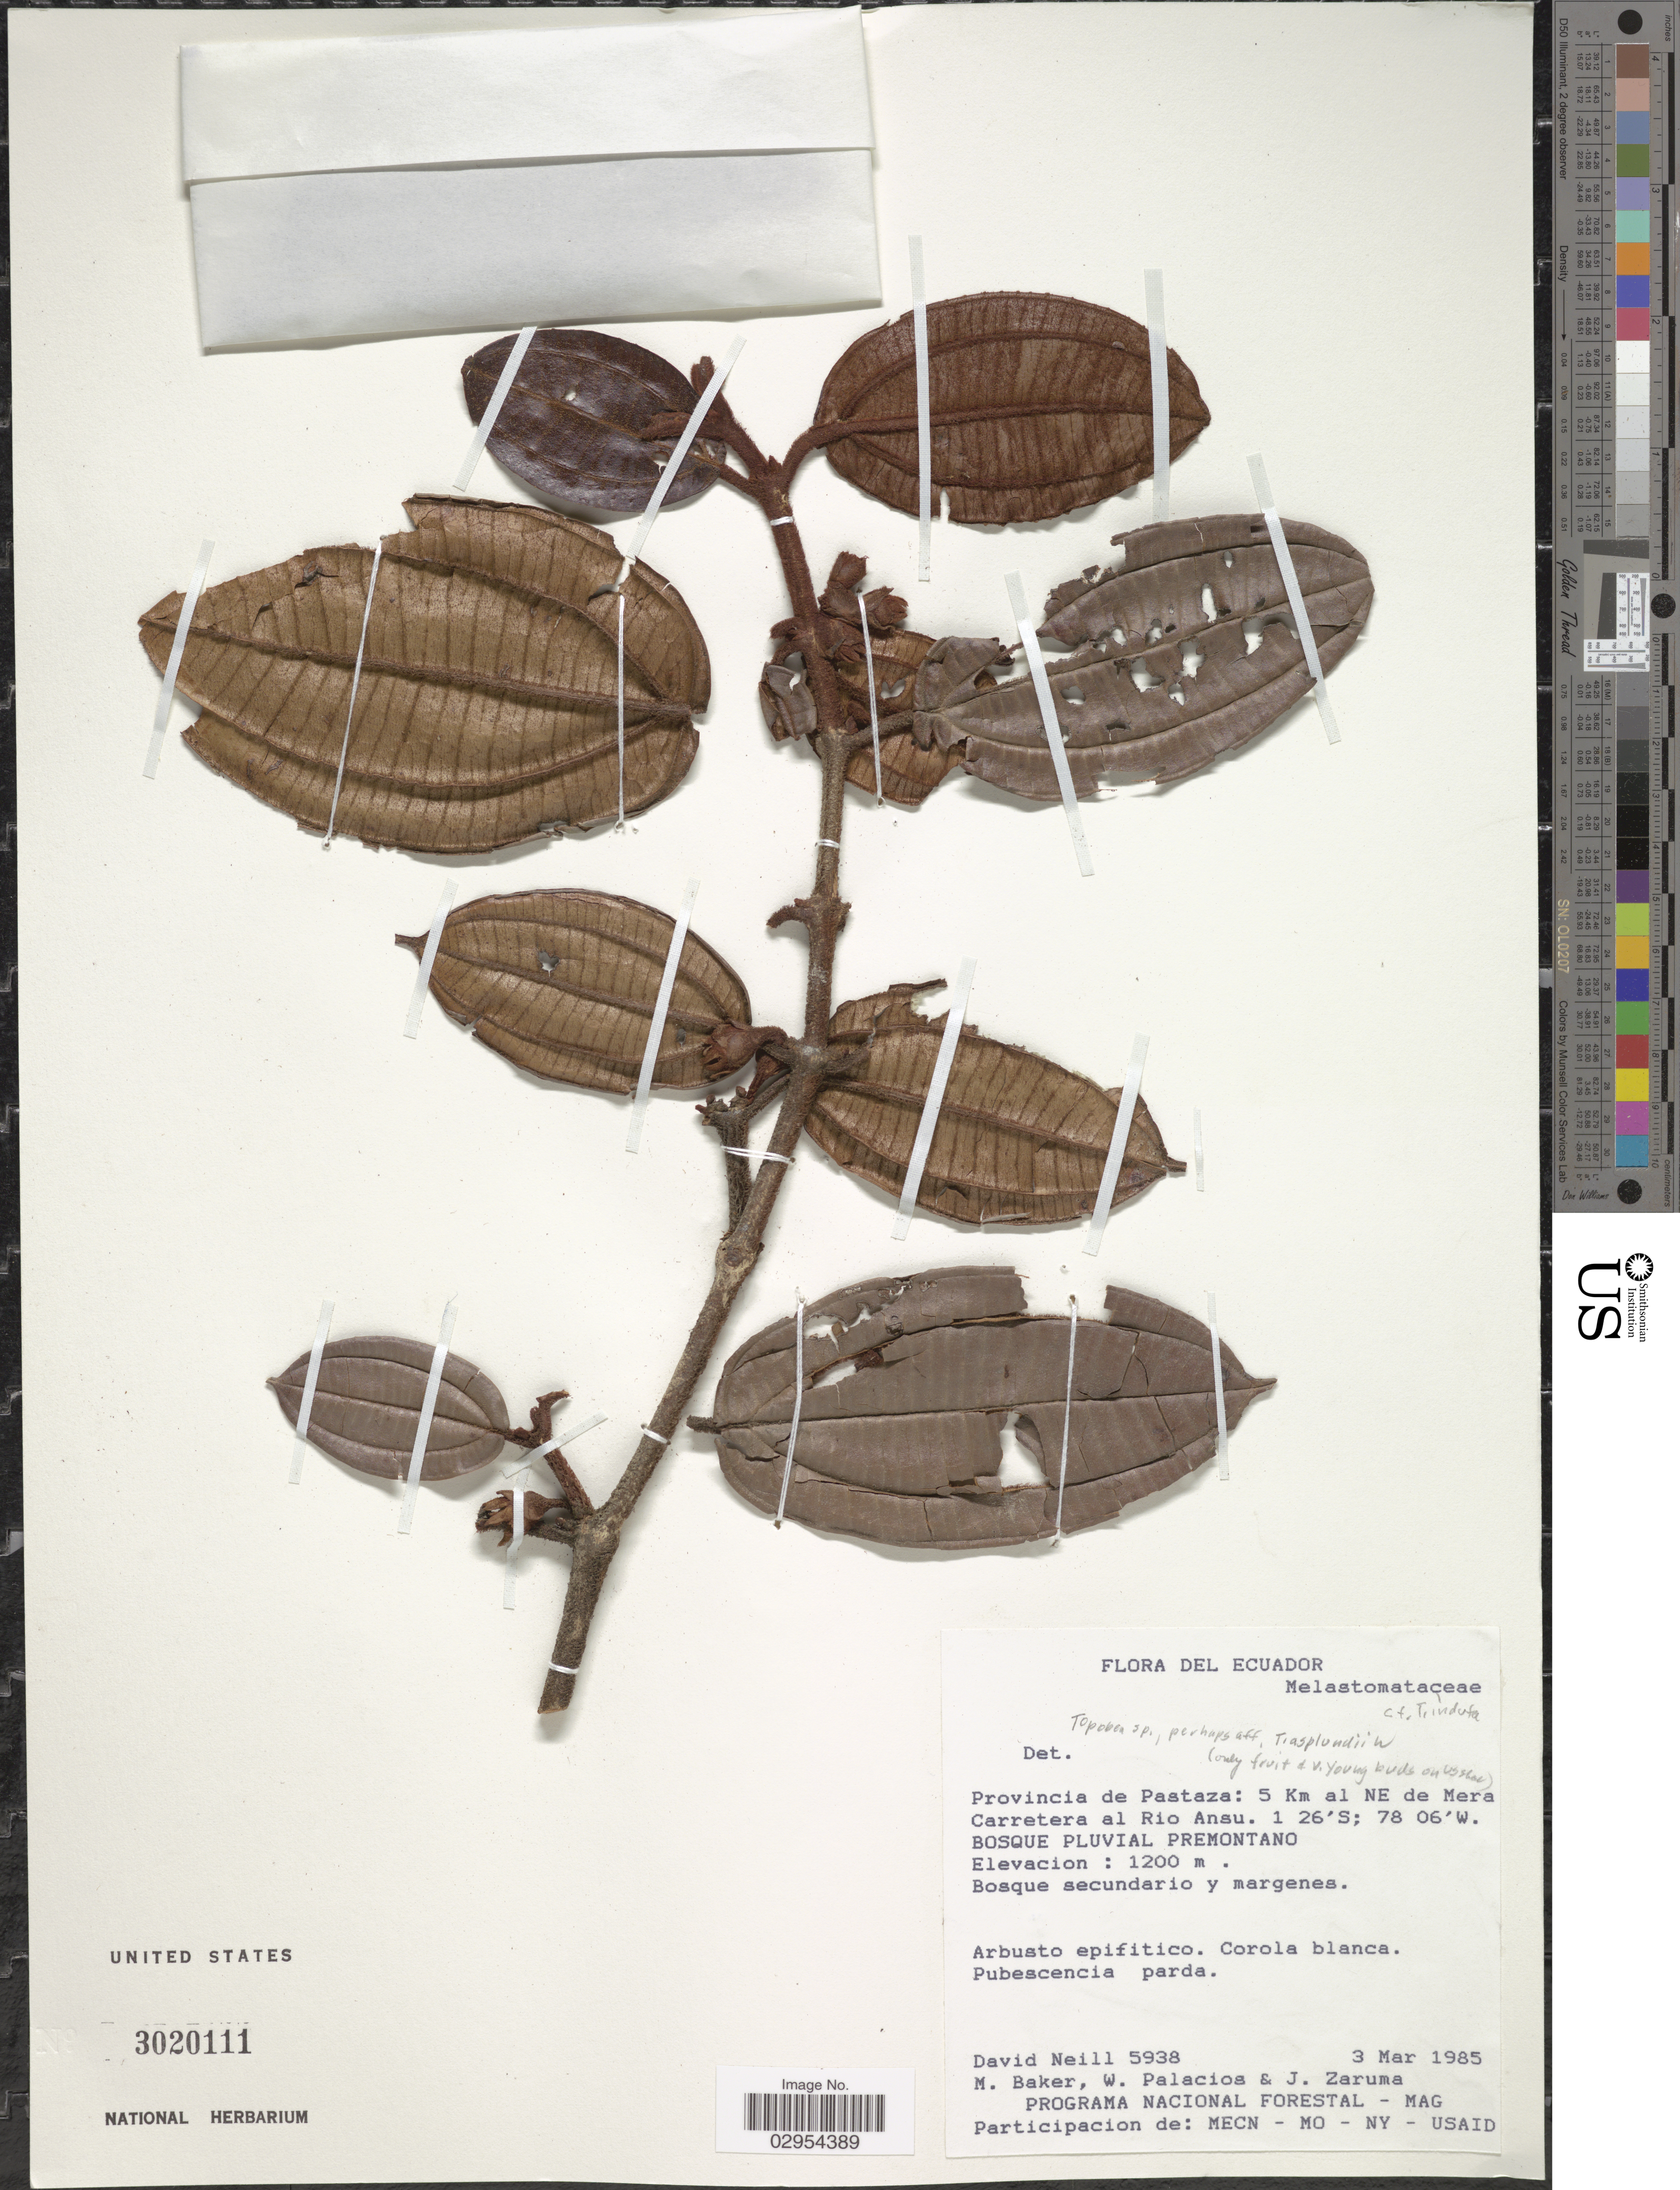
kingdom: Plantae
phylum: Tracheophyta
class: Magnoliopsida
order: Myrtales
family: Melastomataceae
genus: Blakea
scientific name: Blakea asplundii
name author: (Wurdack) Penneys & Judd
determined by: Michelangeli, F. A.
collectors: D. Neill, M. Baker, W. Palacios & J. Zaruma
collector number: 5938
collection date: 1985-03-03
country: Ecuador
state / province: Pastaza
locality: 5 Km al NE de Mera, Carretera al Rio Ansu.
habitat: Bosque pluvial premontano, Bosque secundario y margenes.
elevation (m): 1200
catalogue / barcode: US 3020111